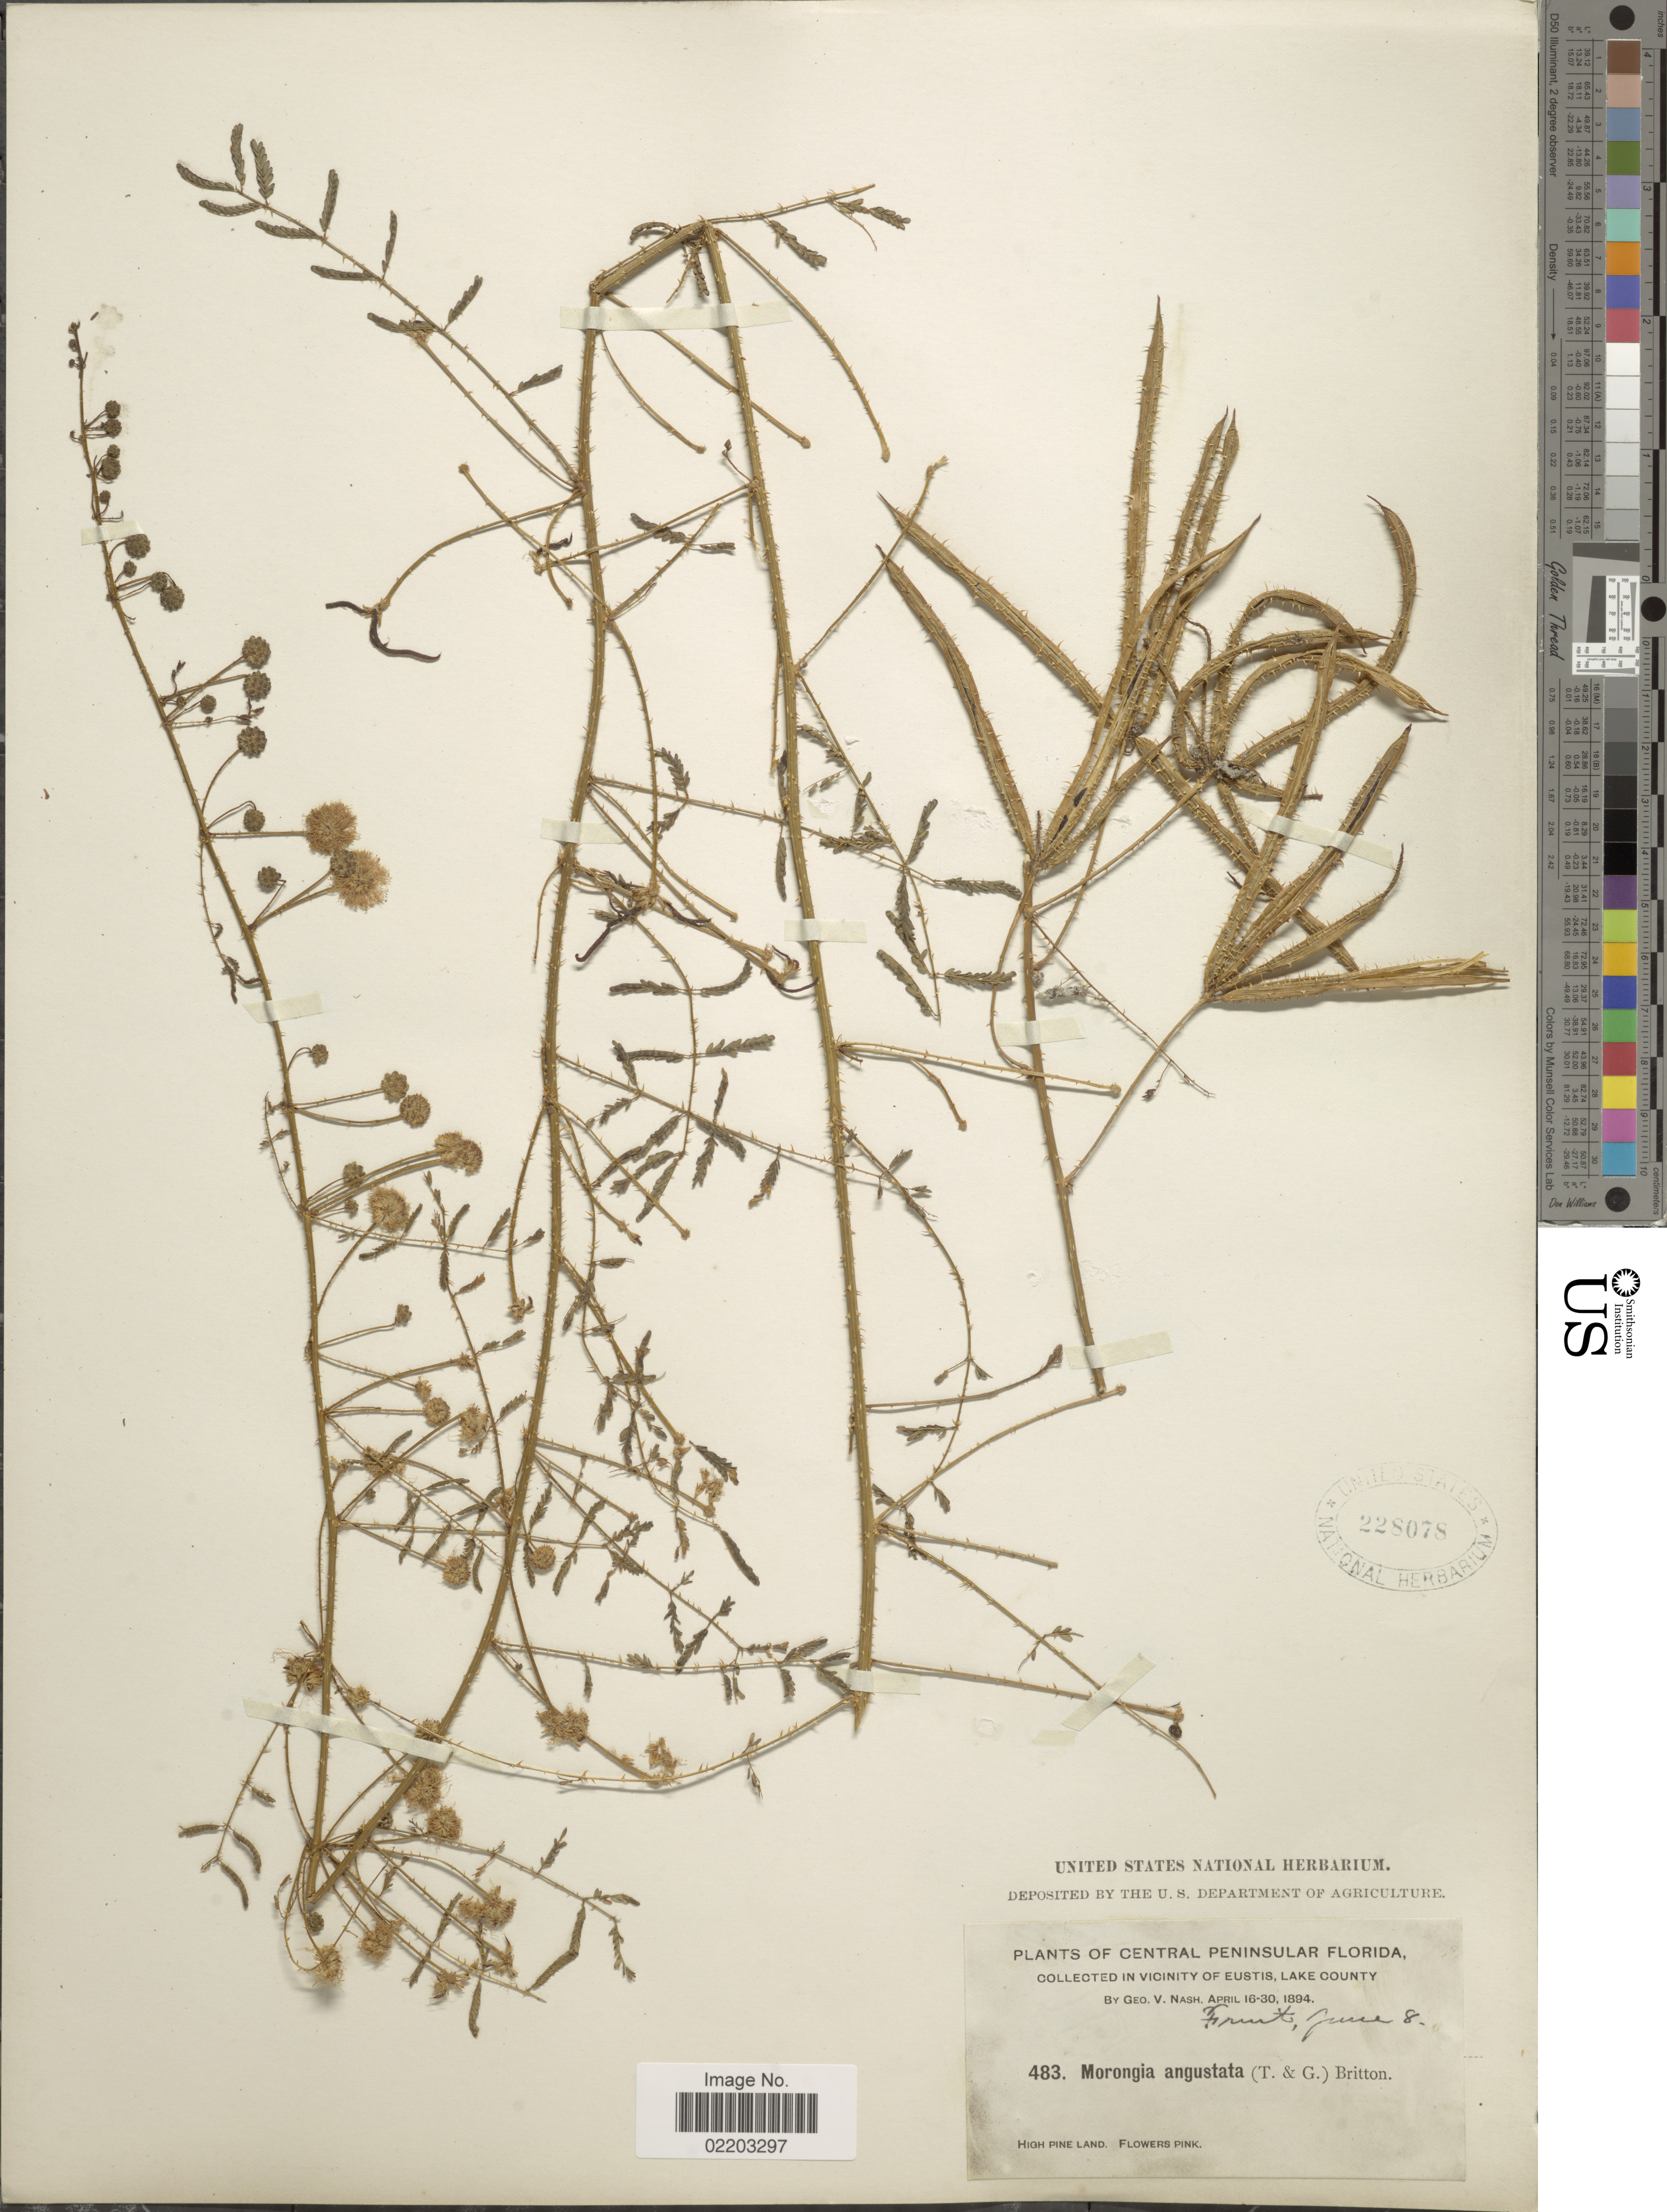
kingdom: Plantae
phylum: Tracheophyta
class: Magnoliopsida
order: Fabales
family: Fabaceae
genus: Mimosa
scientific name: Mimosa microphylla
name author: Dryand.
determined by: Strong, M. T., (US), Smithsonian Institution - National Museum of Natural History (UNITED STATES)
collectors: G. V. Nash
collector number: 183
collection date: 1894-04-16/1894-04-30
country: United States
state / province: Florida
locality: Central Peninsular, in Vicinity of Eustis, Lake County, High Pine Land. Flowers Pink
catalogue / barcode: US 228078